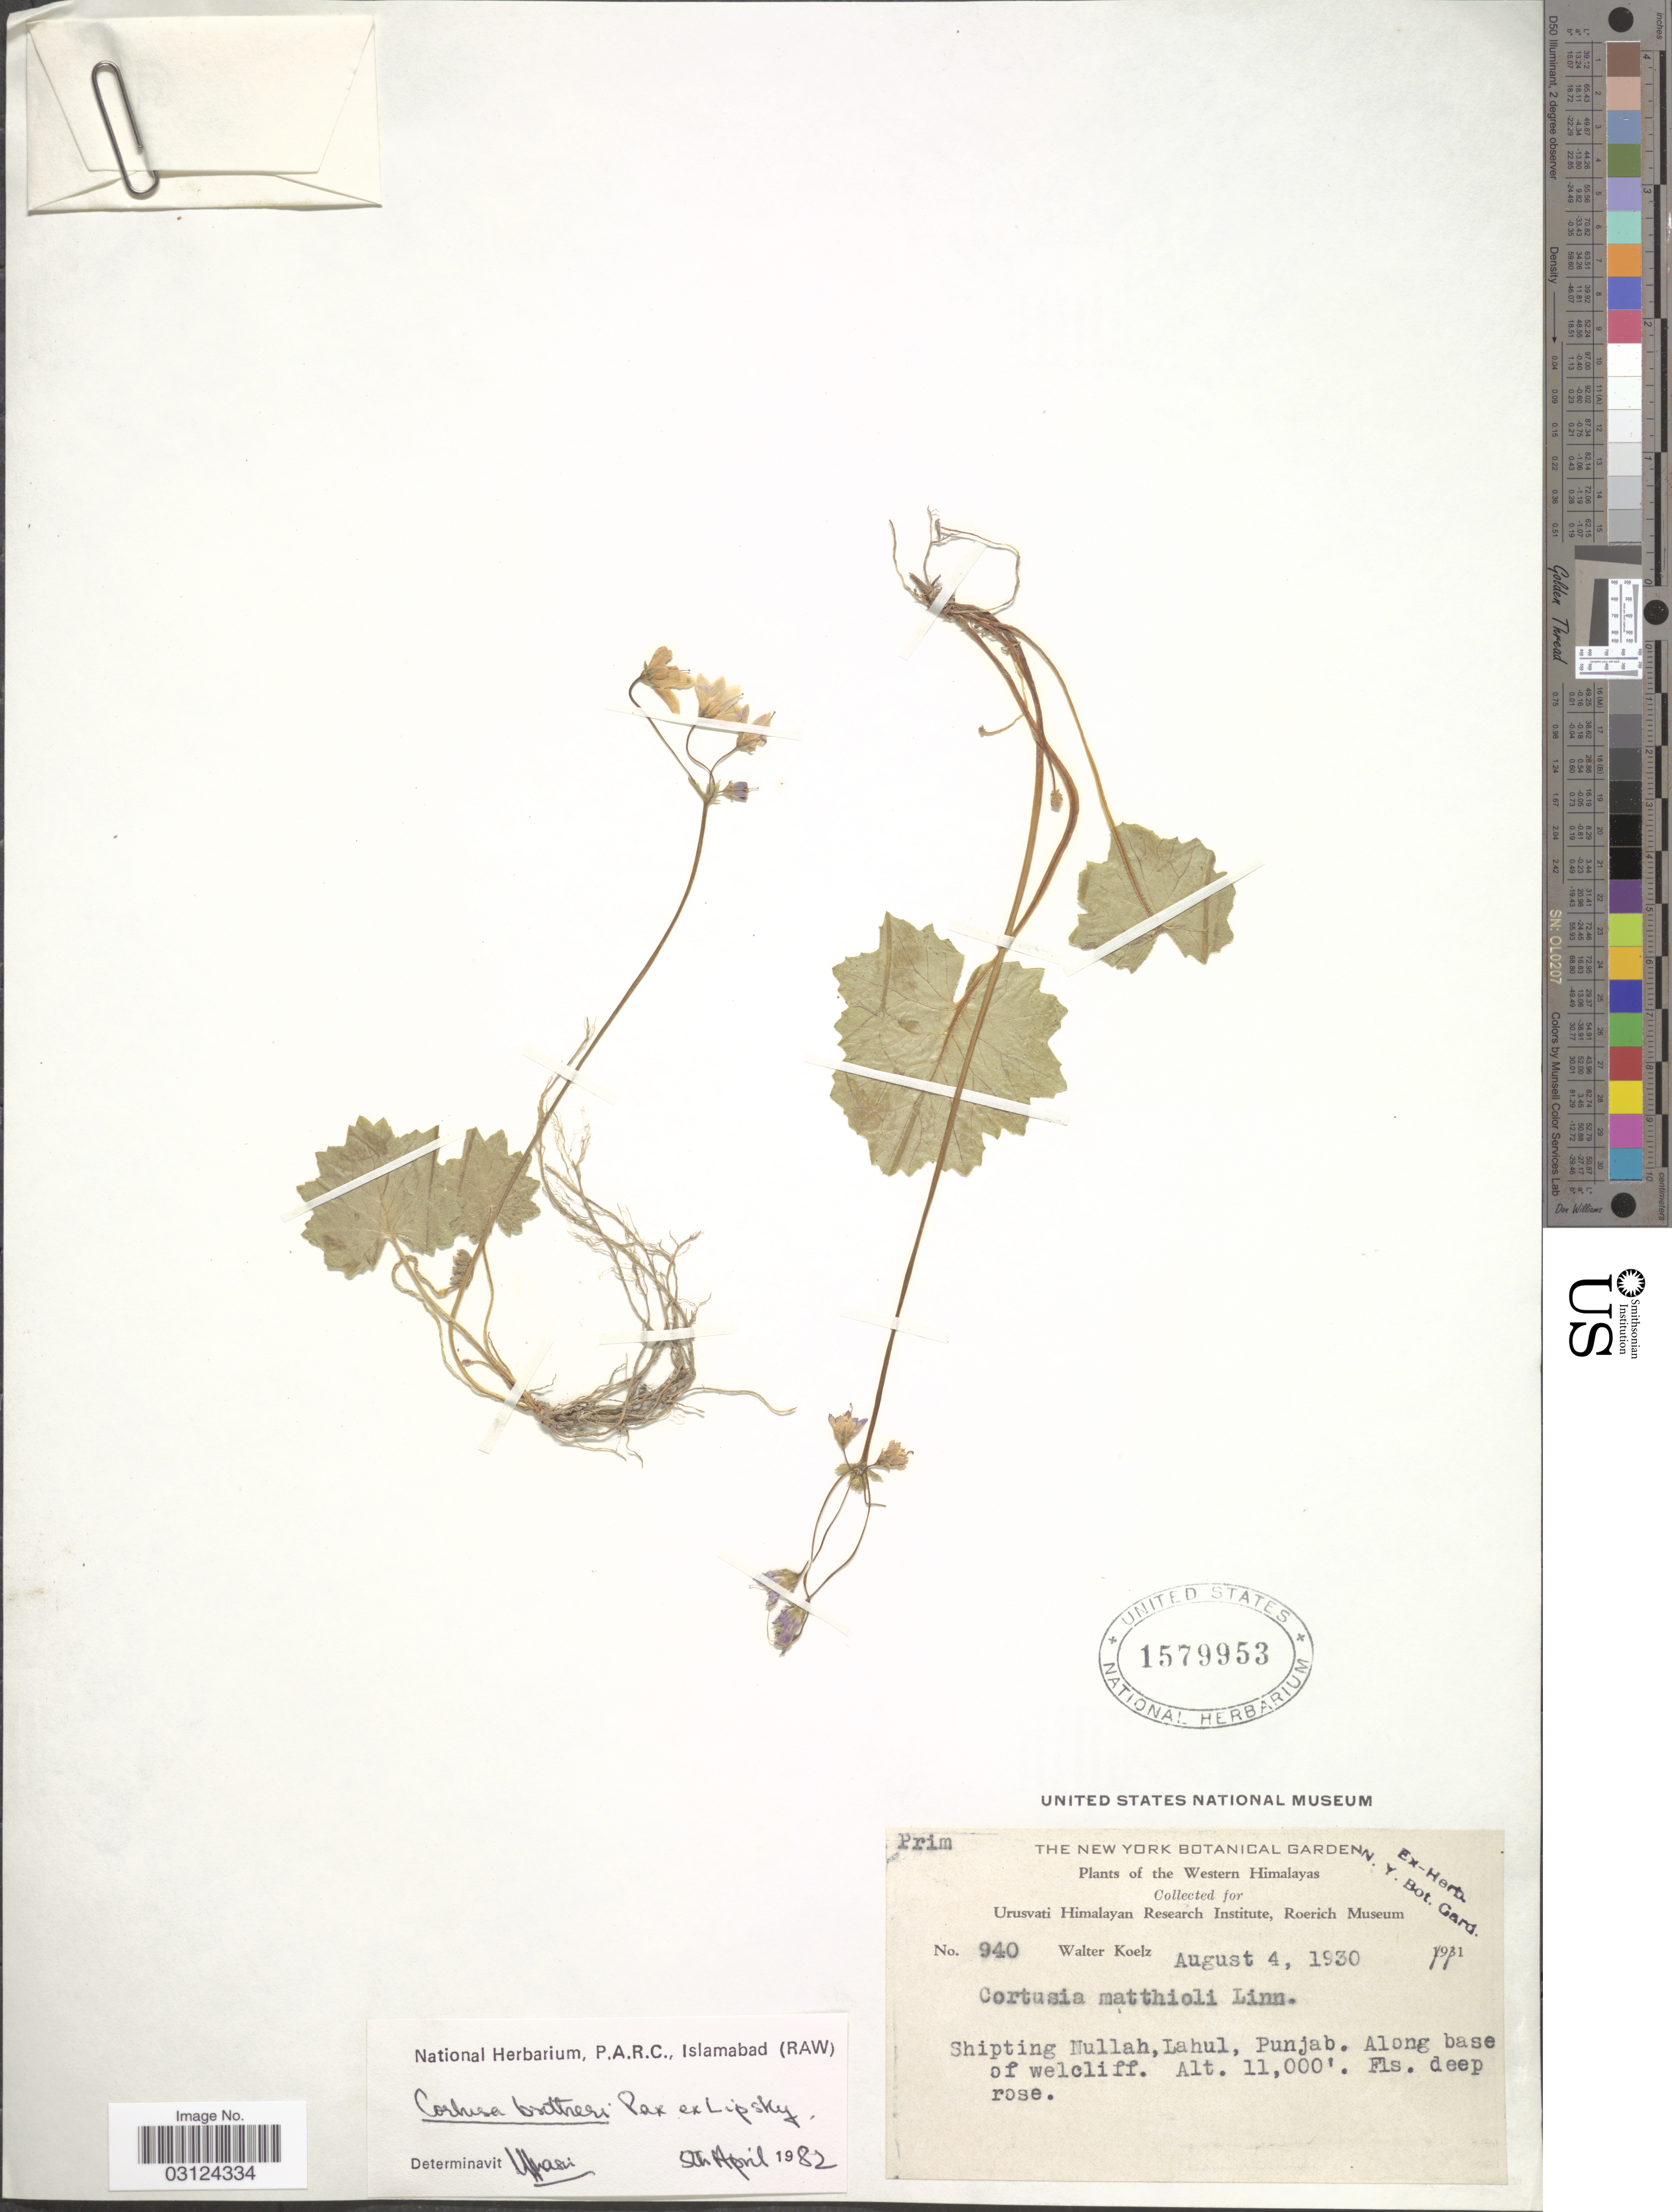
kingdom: Plantae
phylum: Tracheophyta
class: Magnoliopsida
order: Ericales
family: Primulaceae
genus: Cortusa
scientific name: Cortusa brotheri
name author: (Pax ex R. Knuth) Losinsk.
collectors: W. N. Koelz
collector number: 940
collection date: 1930-08-04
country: India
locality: Western Himalayas, Shipting Nullah, Lahul, Punjab. Along base of welcliff.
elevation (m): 3353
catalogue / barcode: US 1579953